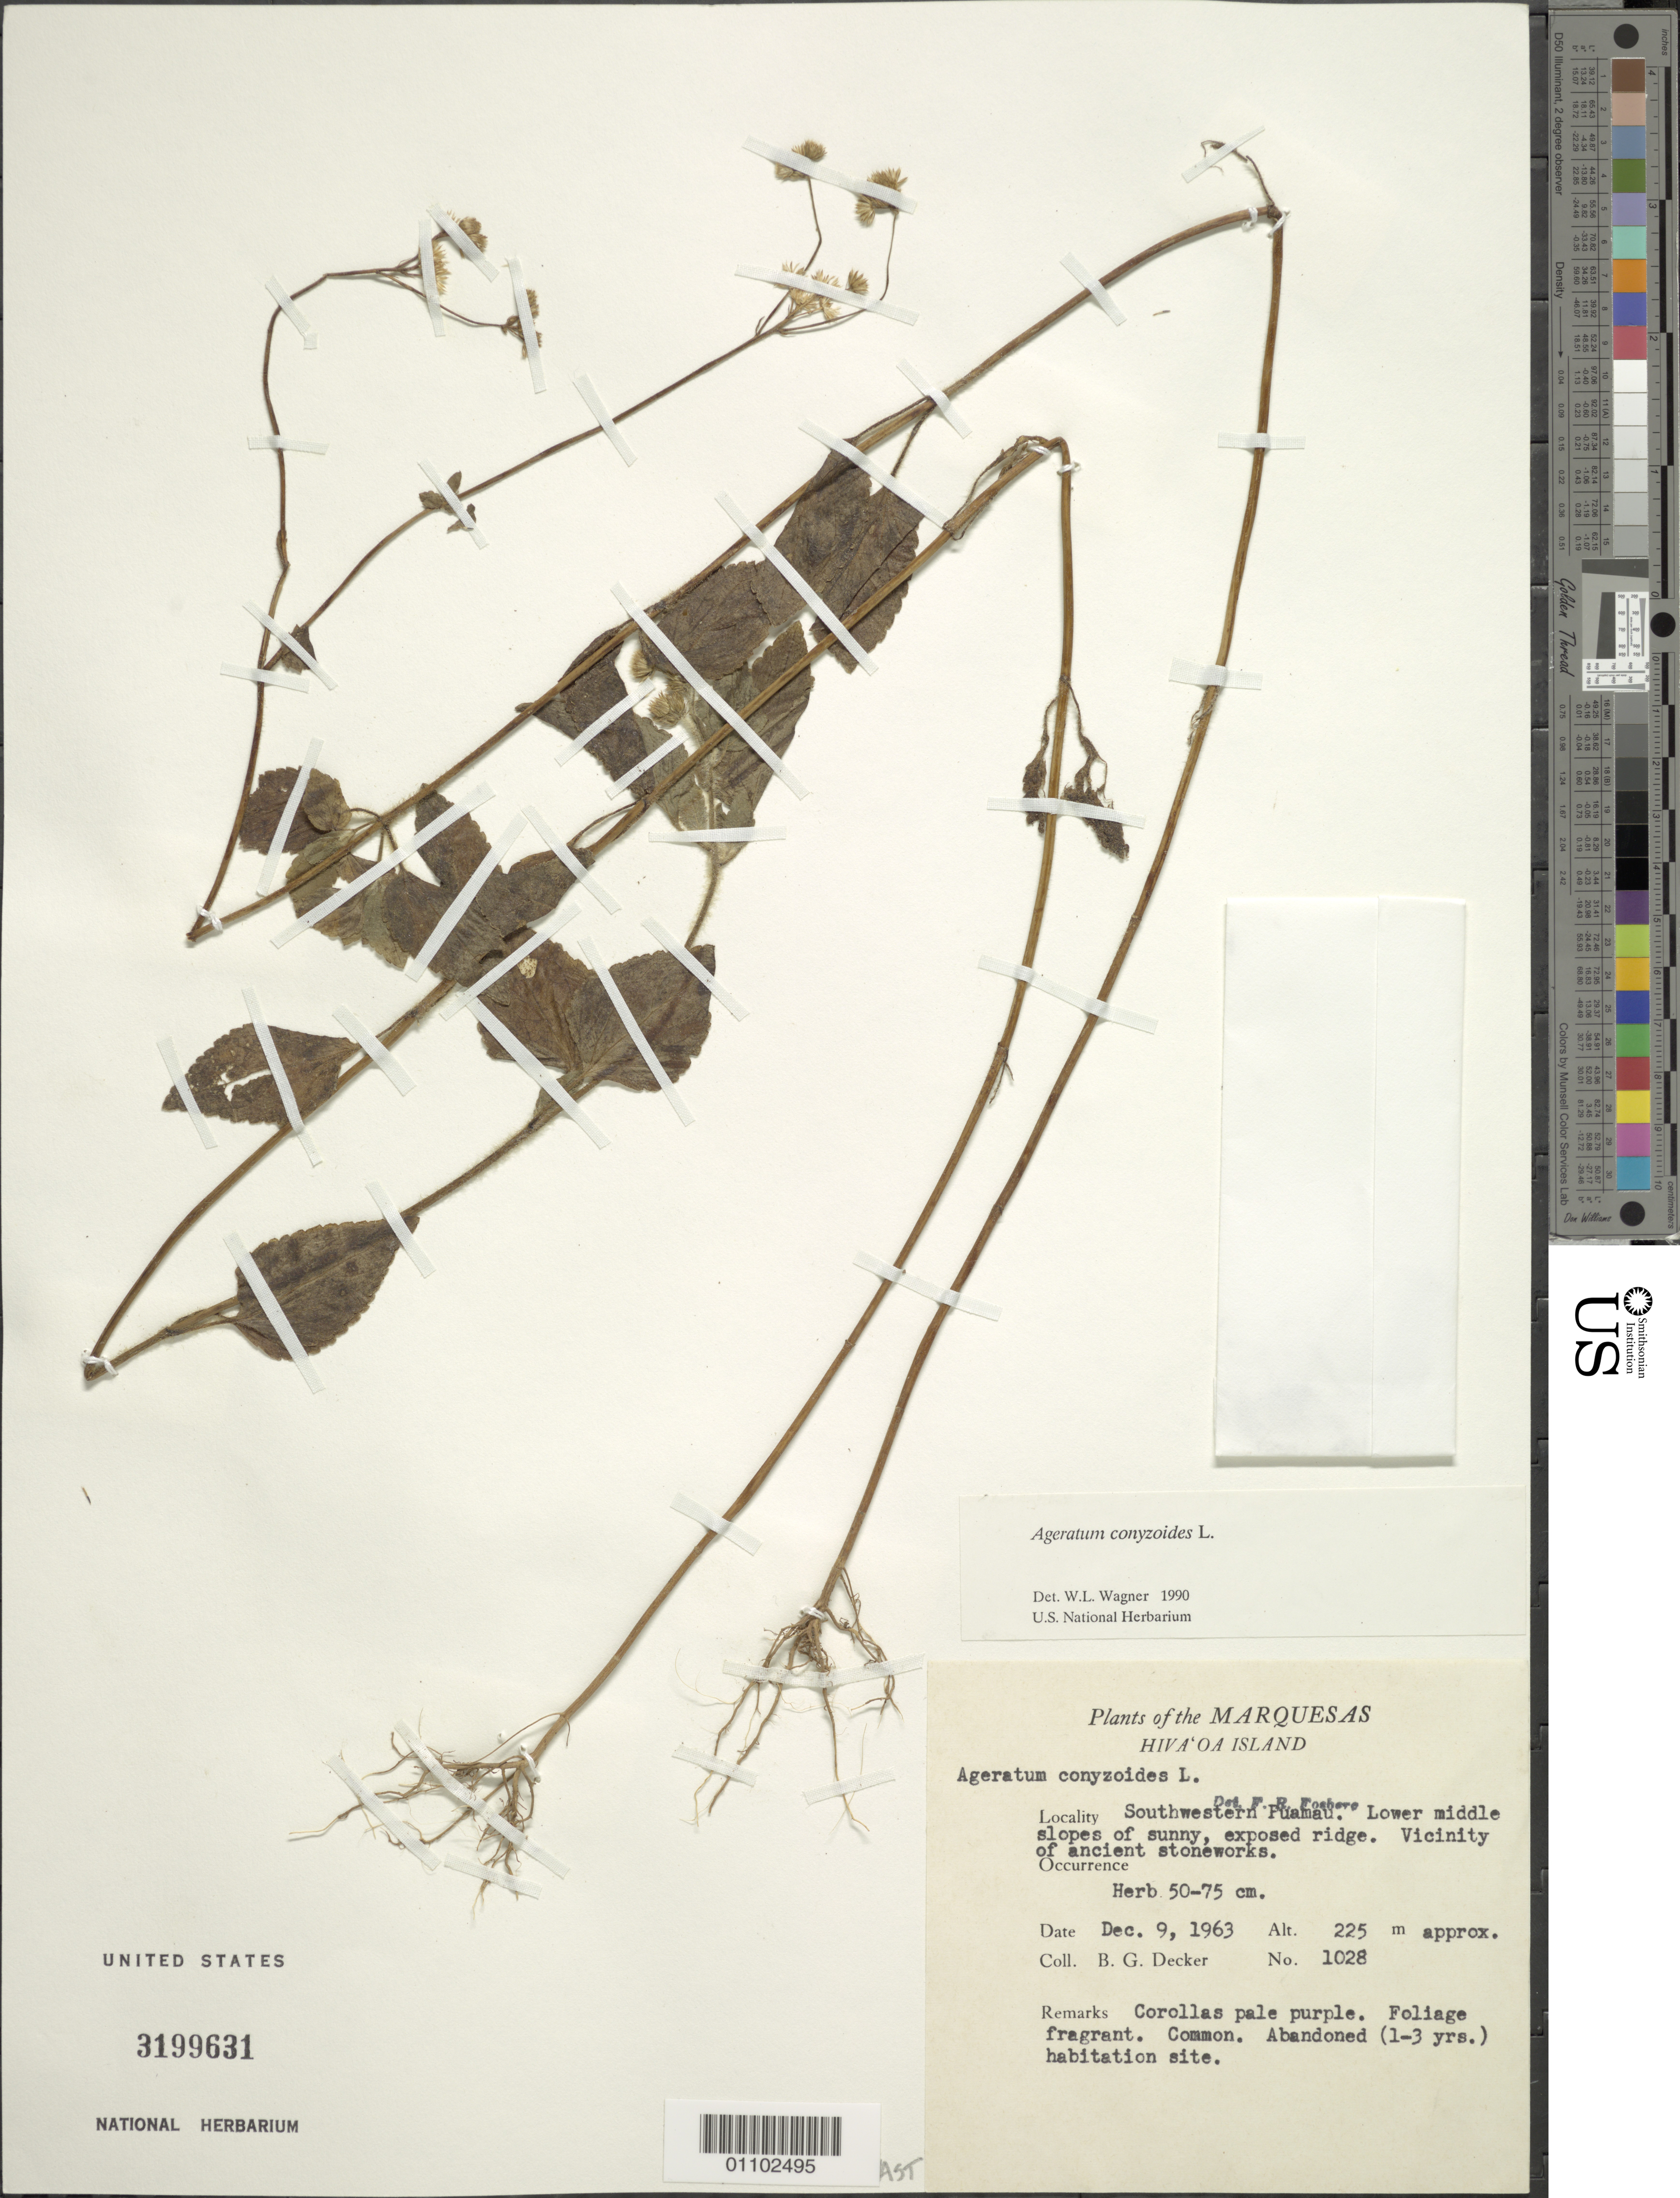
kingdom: Plantae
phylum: Tracheophyta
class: Magnoliopsida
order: Asterales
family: Asteraceae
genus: Ageratum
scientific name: Ageratum conyzoides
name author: L.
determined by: Wagner, W. L., (BOT), Smithsonian Institution - National Museum of Natural History (UNITED STATES)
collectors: B. G. Decker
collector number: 1028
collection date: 1963-12-09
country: French Polynesia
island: Hiva Oa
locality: SW Puamau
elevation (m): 225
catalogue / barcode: US 3199631